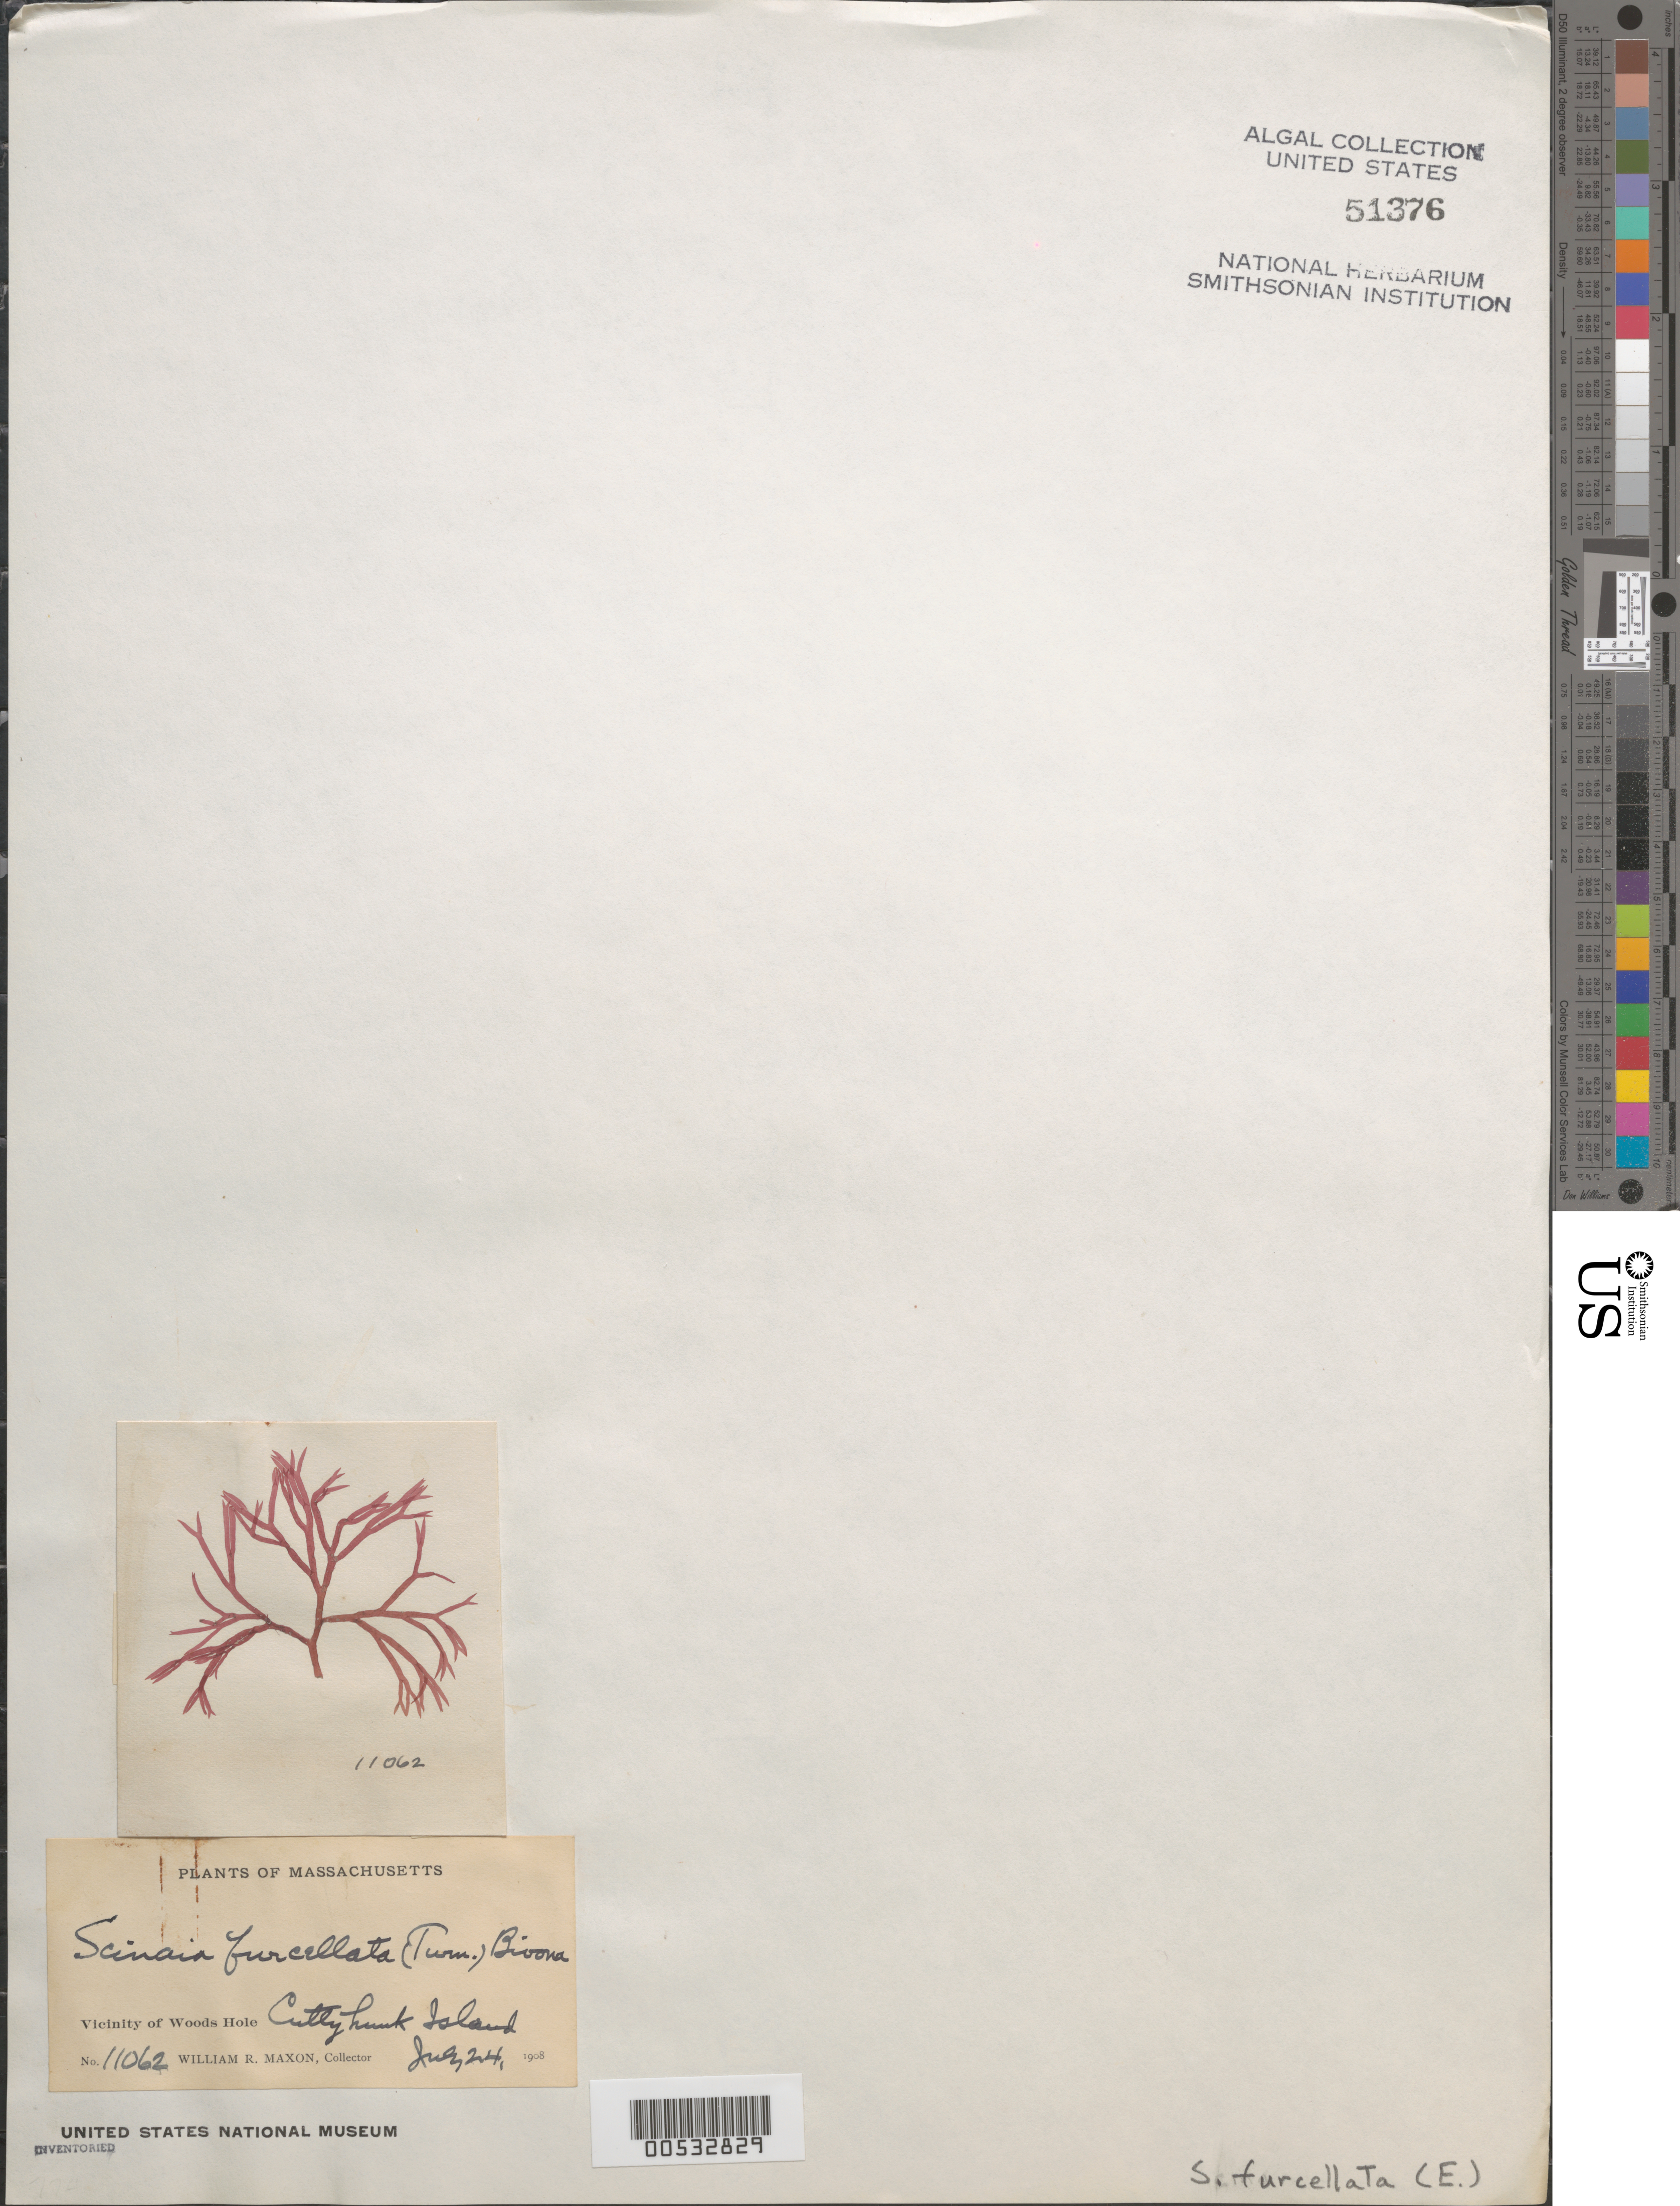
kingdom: Plantae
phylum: Rhodophyta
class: Florideophyceae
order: Nemaliales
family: Scinaiaceae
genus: Scinaia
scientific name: Scinaia furcellata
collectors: W. R. Maxon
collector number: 11062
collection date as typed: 24 Jul 1908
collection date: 1908-07-24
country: United States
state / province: Massachusetts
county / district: Dukes County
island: Cuttyhunk Island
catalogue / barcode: US 51376